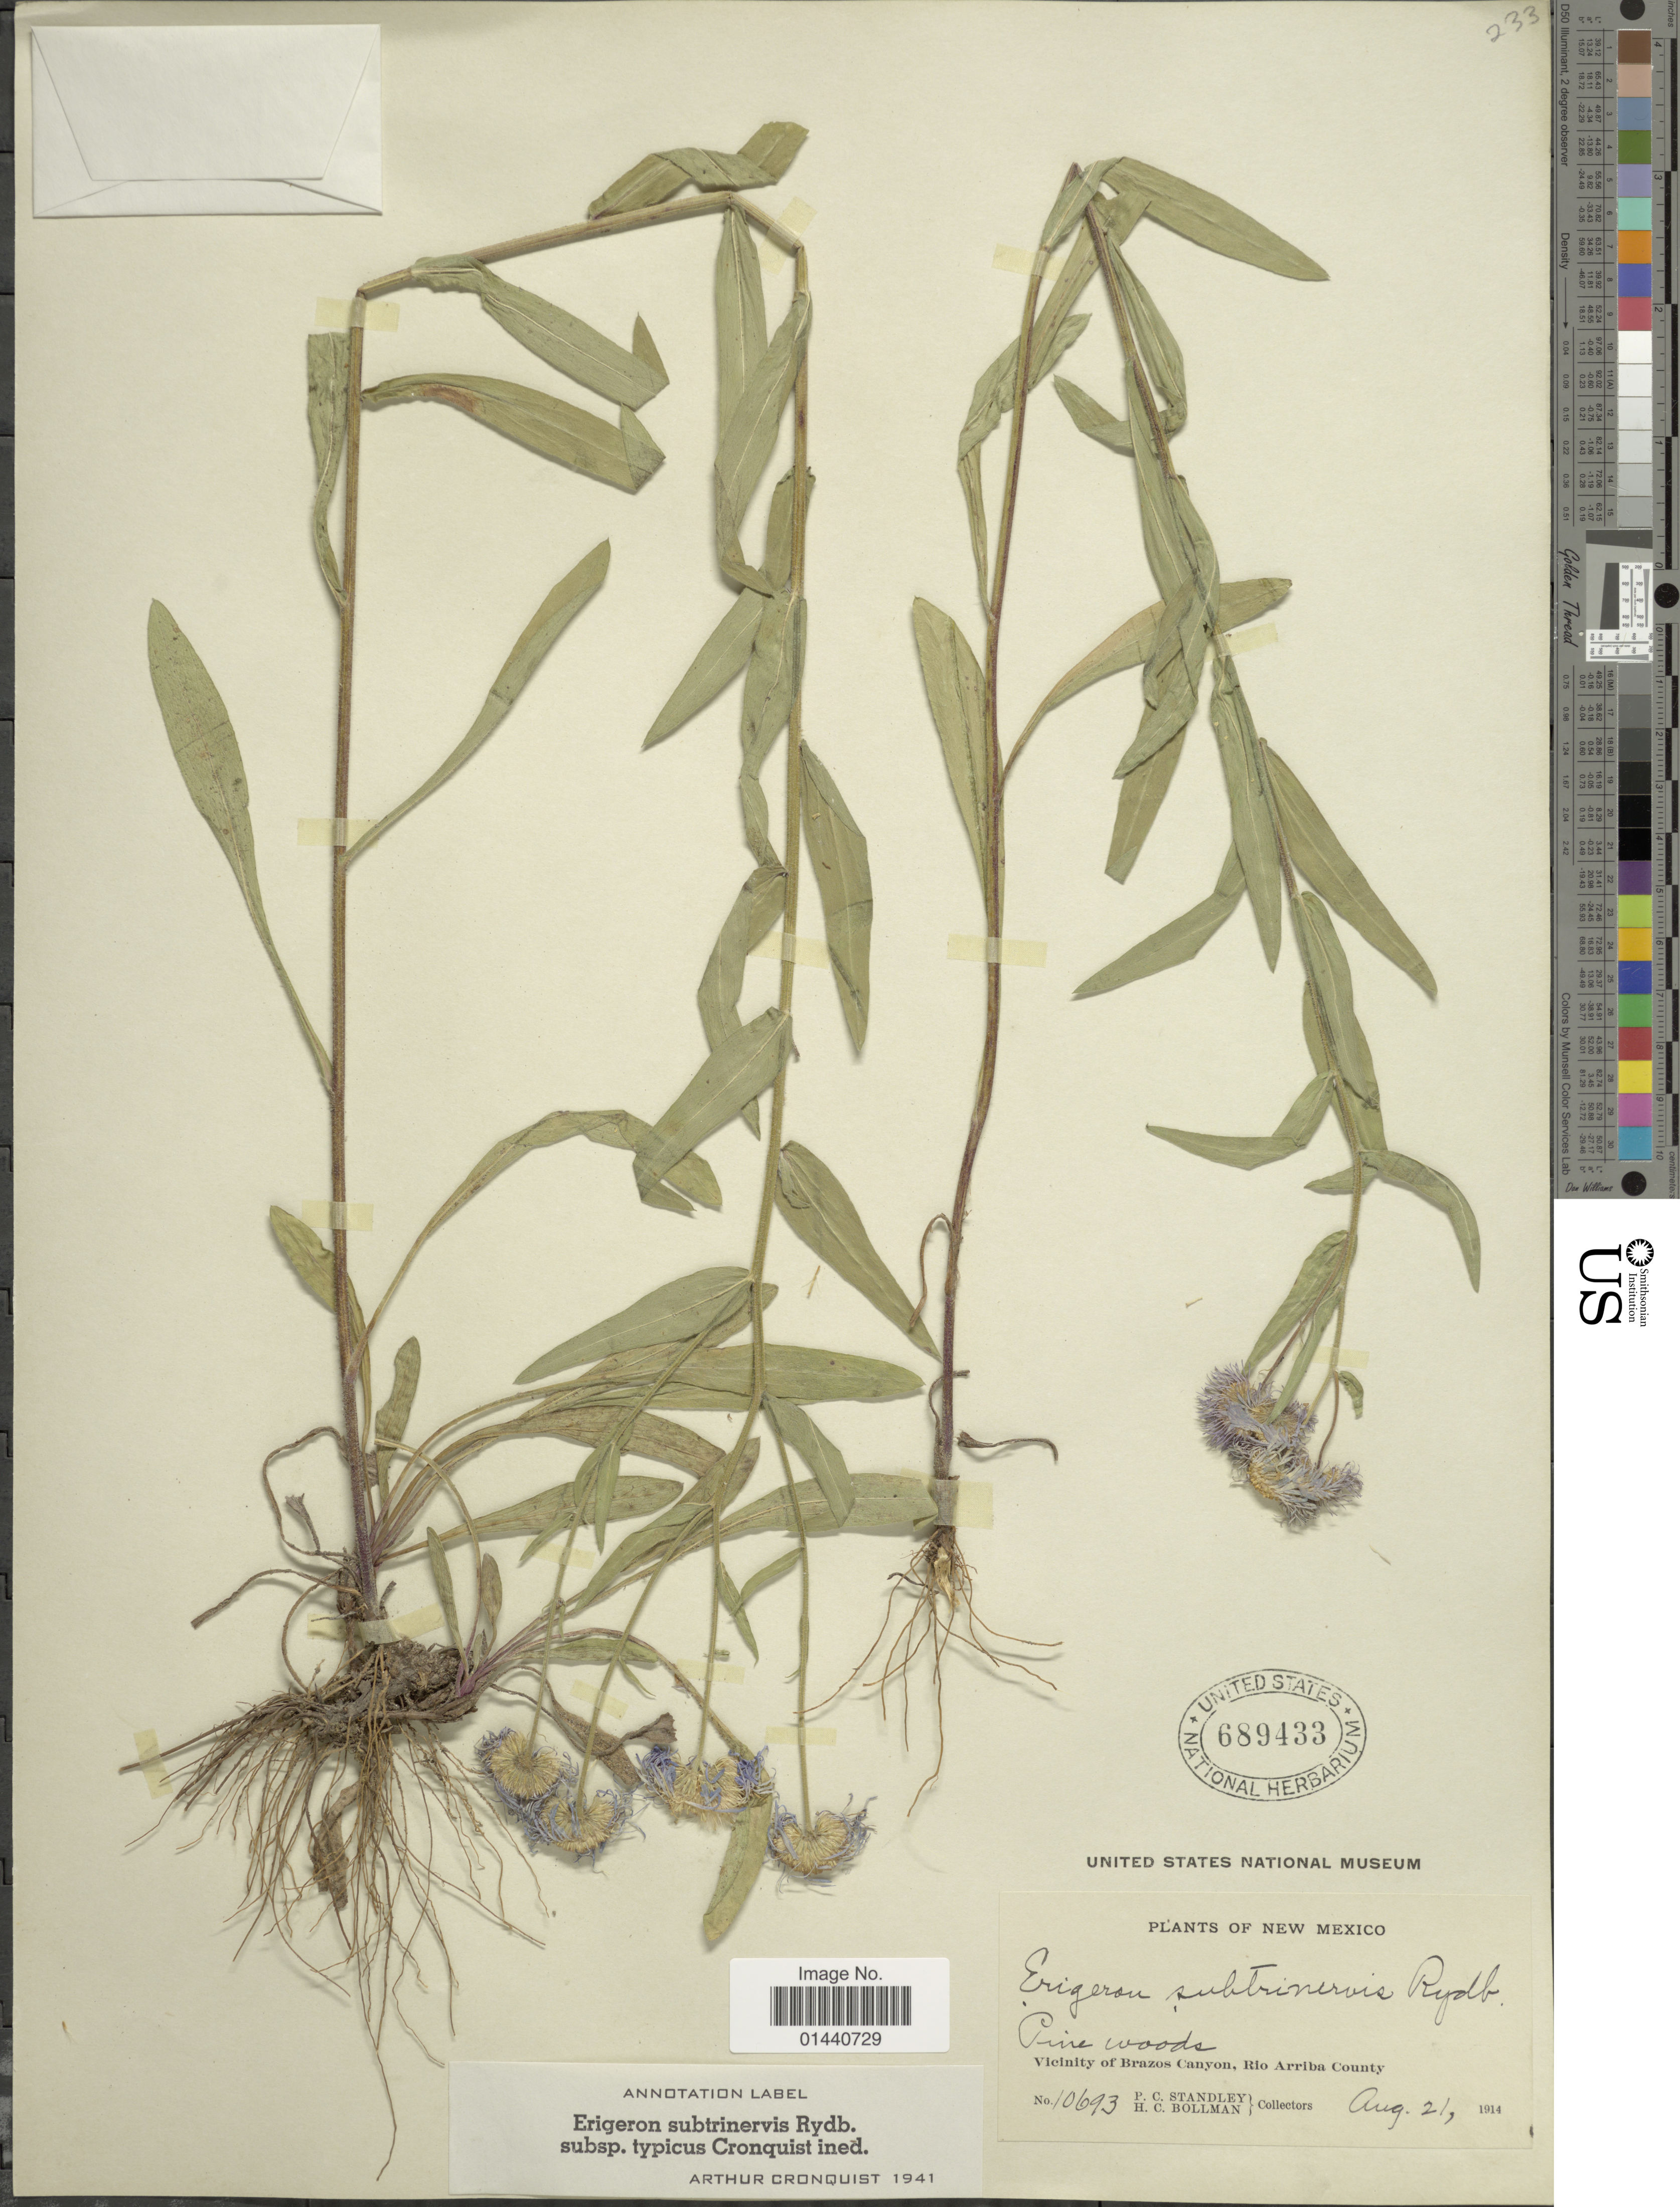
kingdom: Plantae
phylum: Tracheophyta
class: Magnoliopsida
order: Asterales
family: Asteraceae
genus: Erigeron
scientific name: Erigeron subtrinervis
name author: Rydb. ex Porter & Britton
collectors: P. C. Standley & H. C. Bollman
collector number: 10693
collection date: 1914-08-21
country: United States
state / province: New Mexico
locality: Vicinity of Brazos Canyon, Rio Arriba County.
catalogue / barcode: US 689433